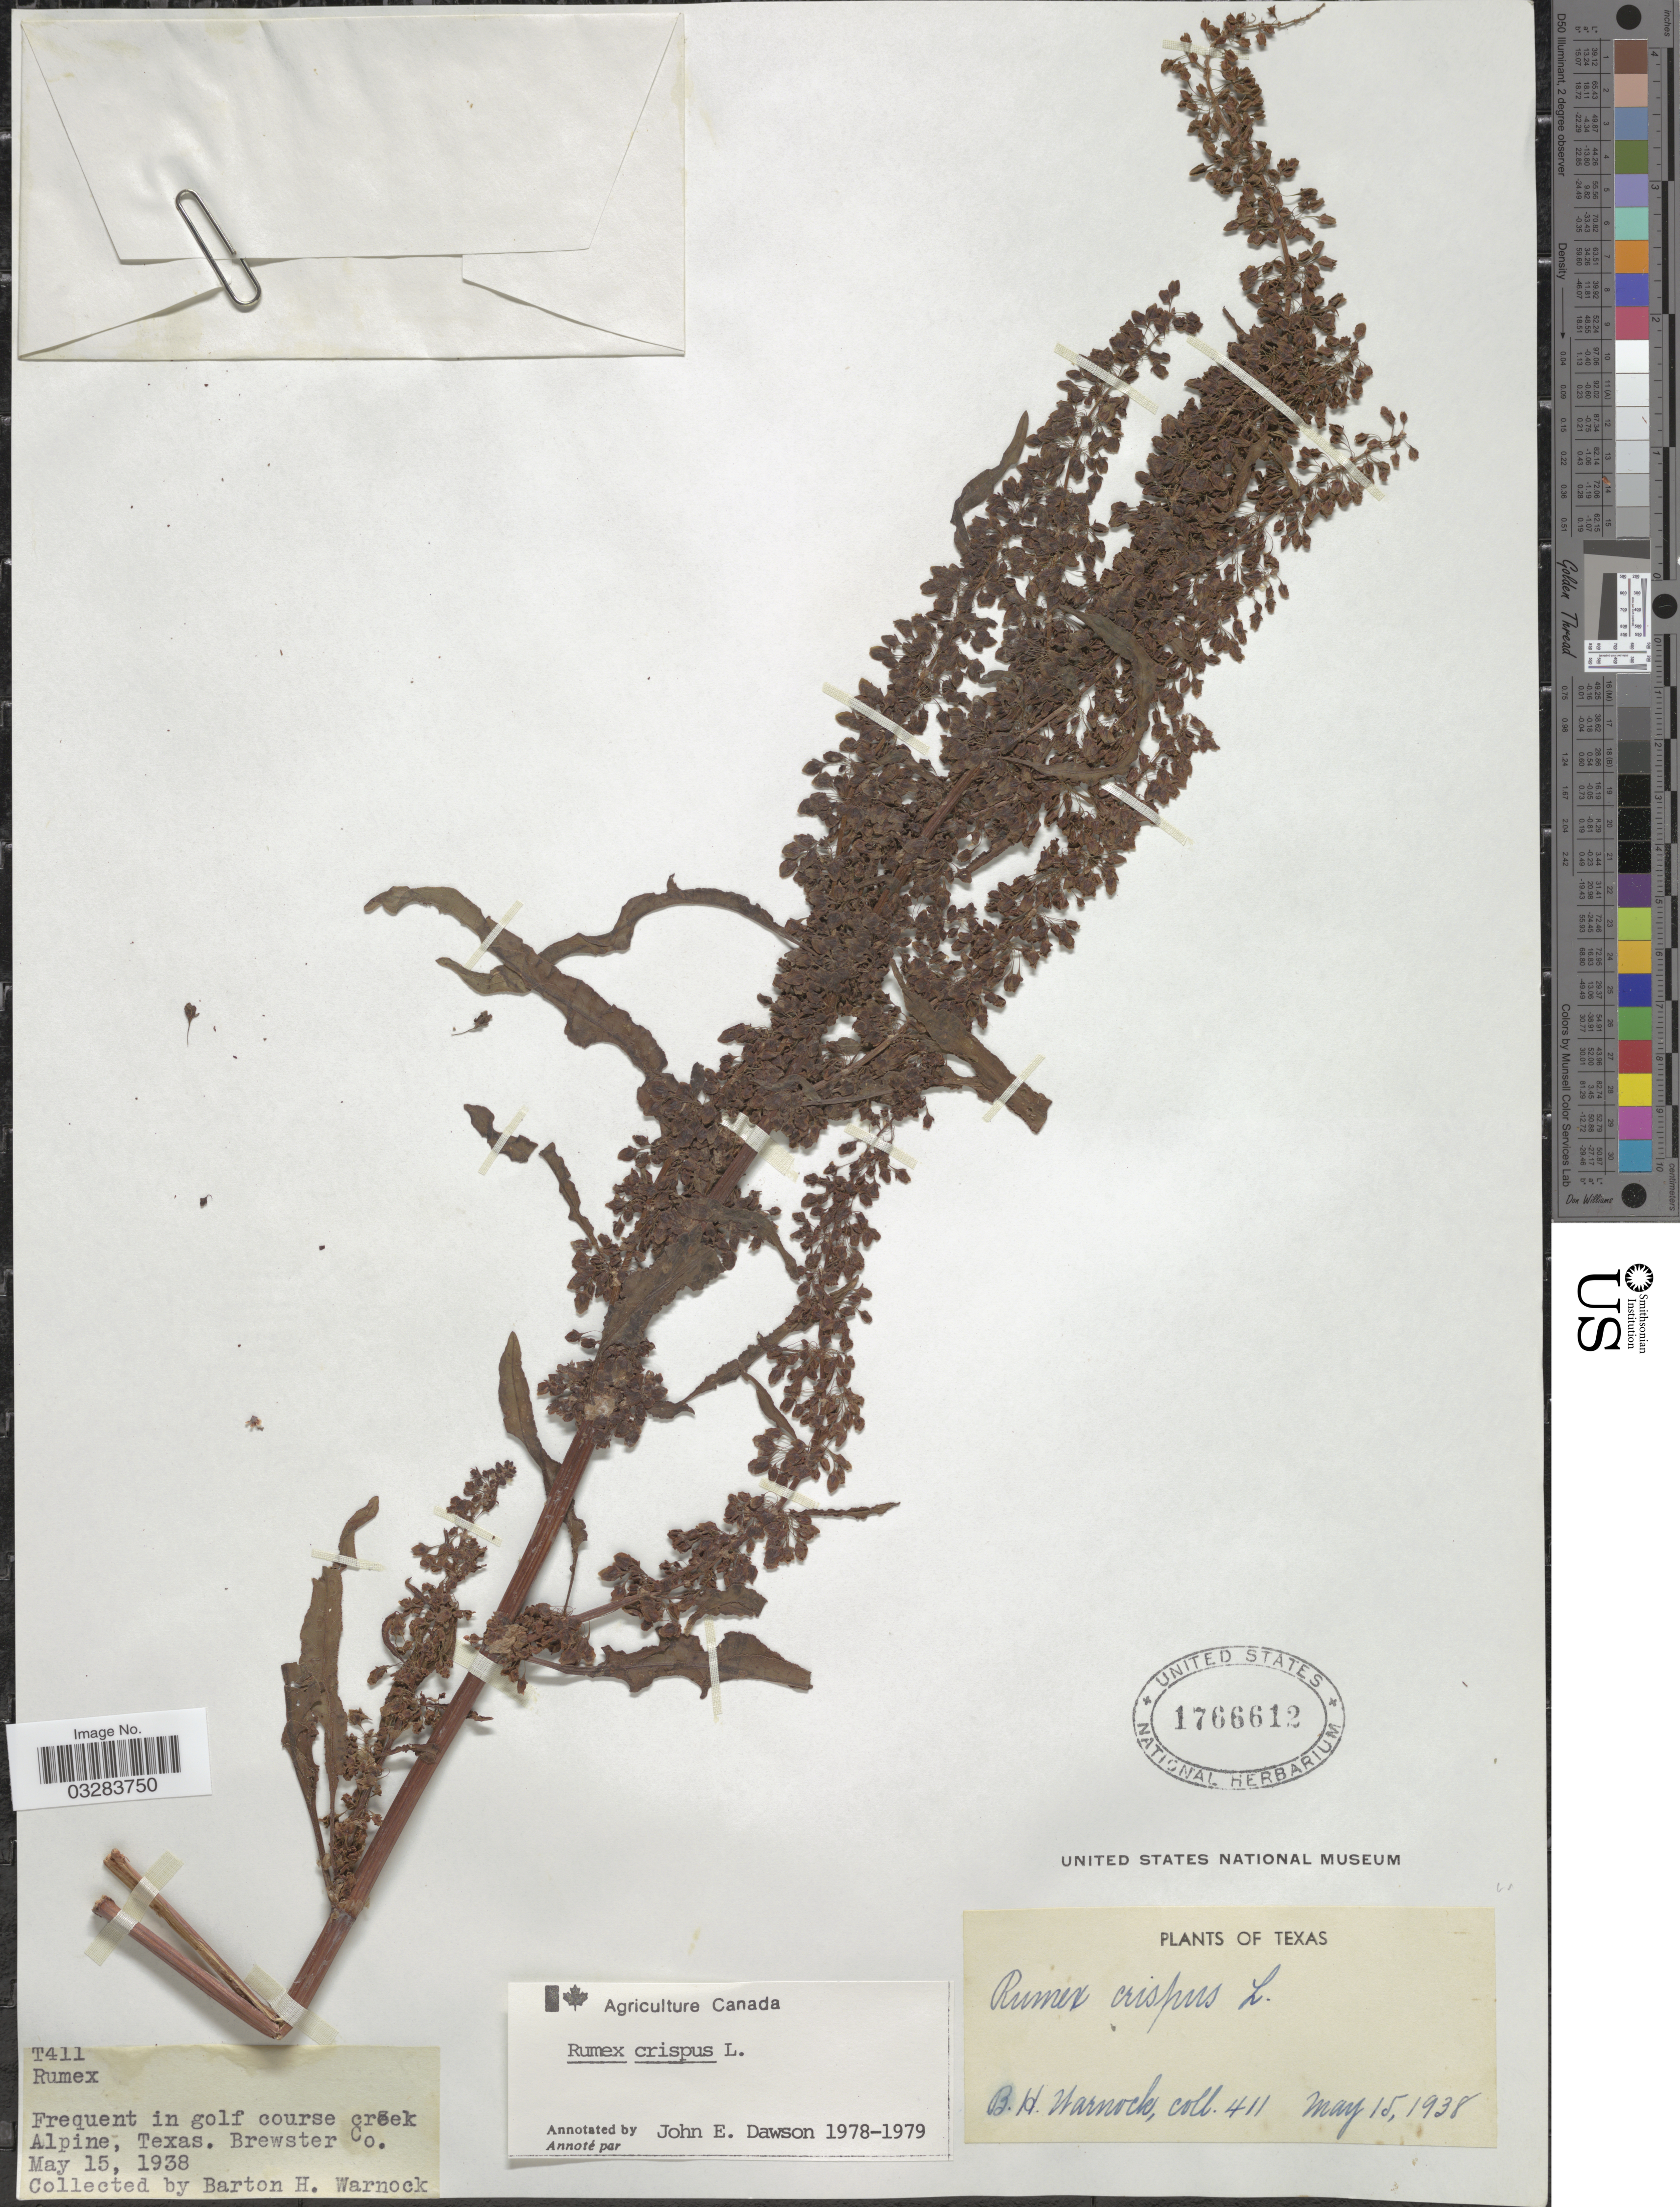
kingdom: Plantae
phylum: Tracheophyta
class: Magnoliopsida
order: Caryophyllales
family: Polygonaceae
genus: Rumex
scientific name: Rumex crispus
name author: L.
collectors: B. H. Warnock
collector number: T411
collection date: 1938-05-15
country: United States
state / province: Texas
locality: Frequent in golf course creek Alpine, Brewster Co.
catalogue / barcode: US 1766612